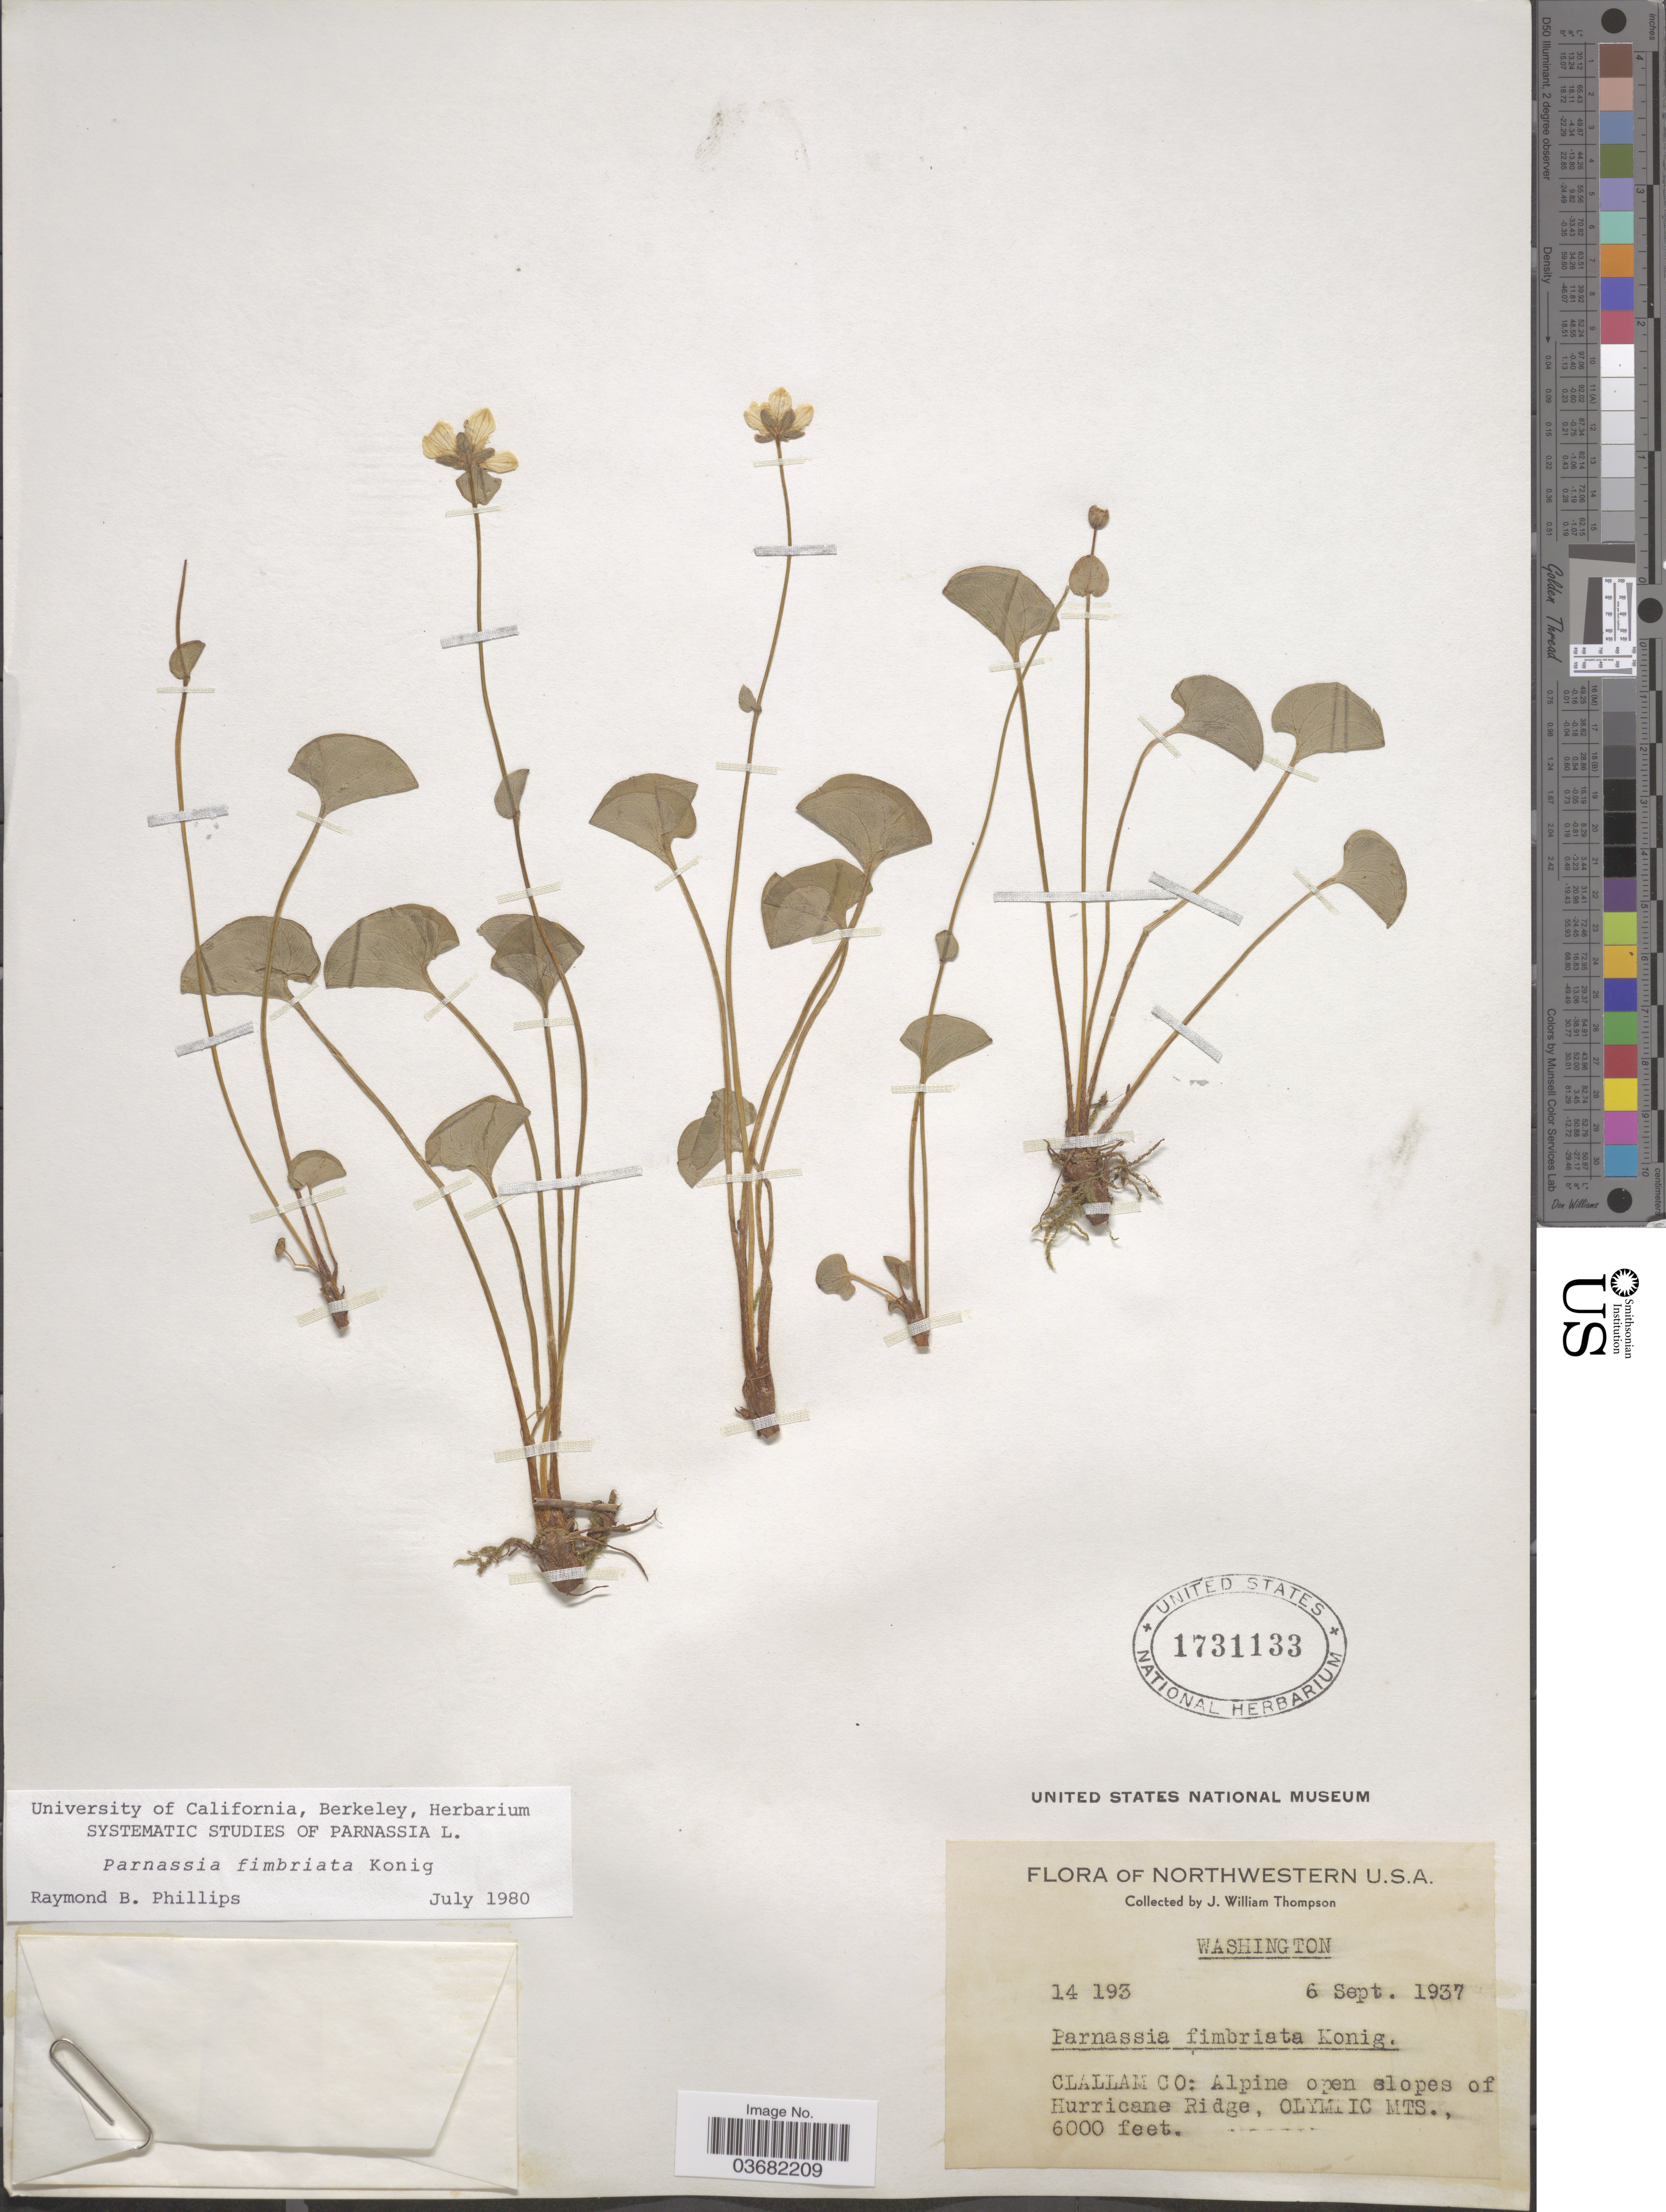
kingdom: Plantae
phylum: Tracheophyta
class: Magnoliopsida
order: Celastrales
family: Parnassiaceae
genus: Parnassia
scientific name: Parnassia fimbriata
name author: K.D. Koenig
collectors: J. W. Thompson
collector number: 14193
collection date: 1937-09-06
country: United States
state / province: Washington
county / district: Clallam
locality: Northwestern U.S.A. Clallam Co; Alpine open slopes of Hurricane Ridge, Olympic Mts.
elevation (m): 1829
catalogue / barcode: US 1731133